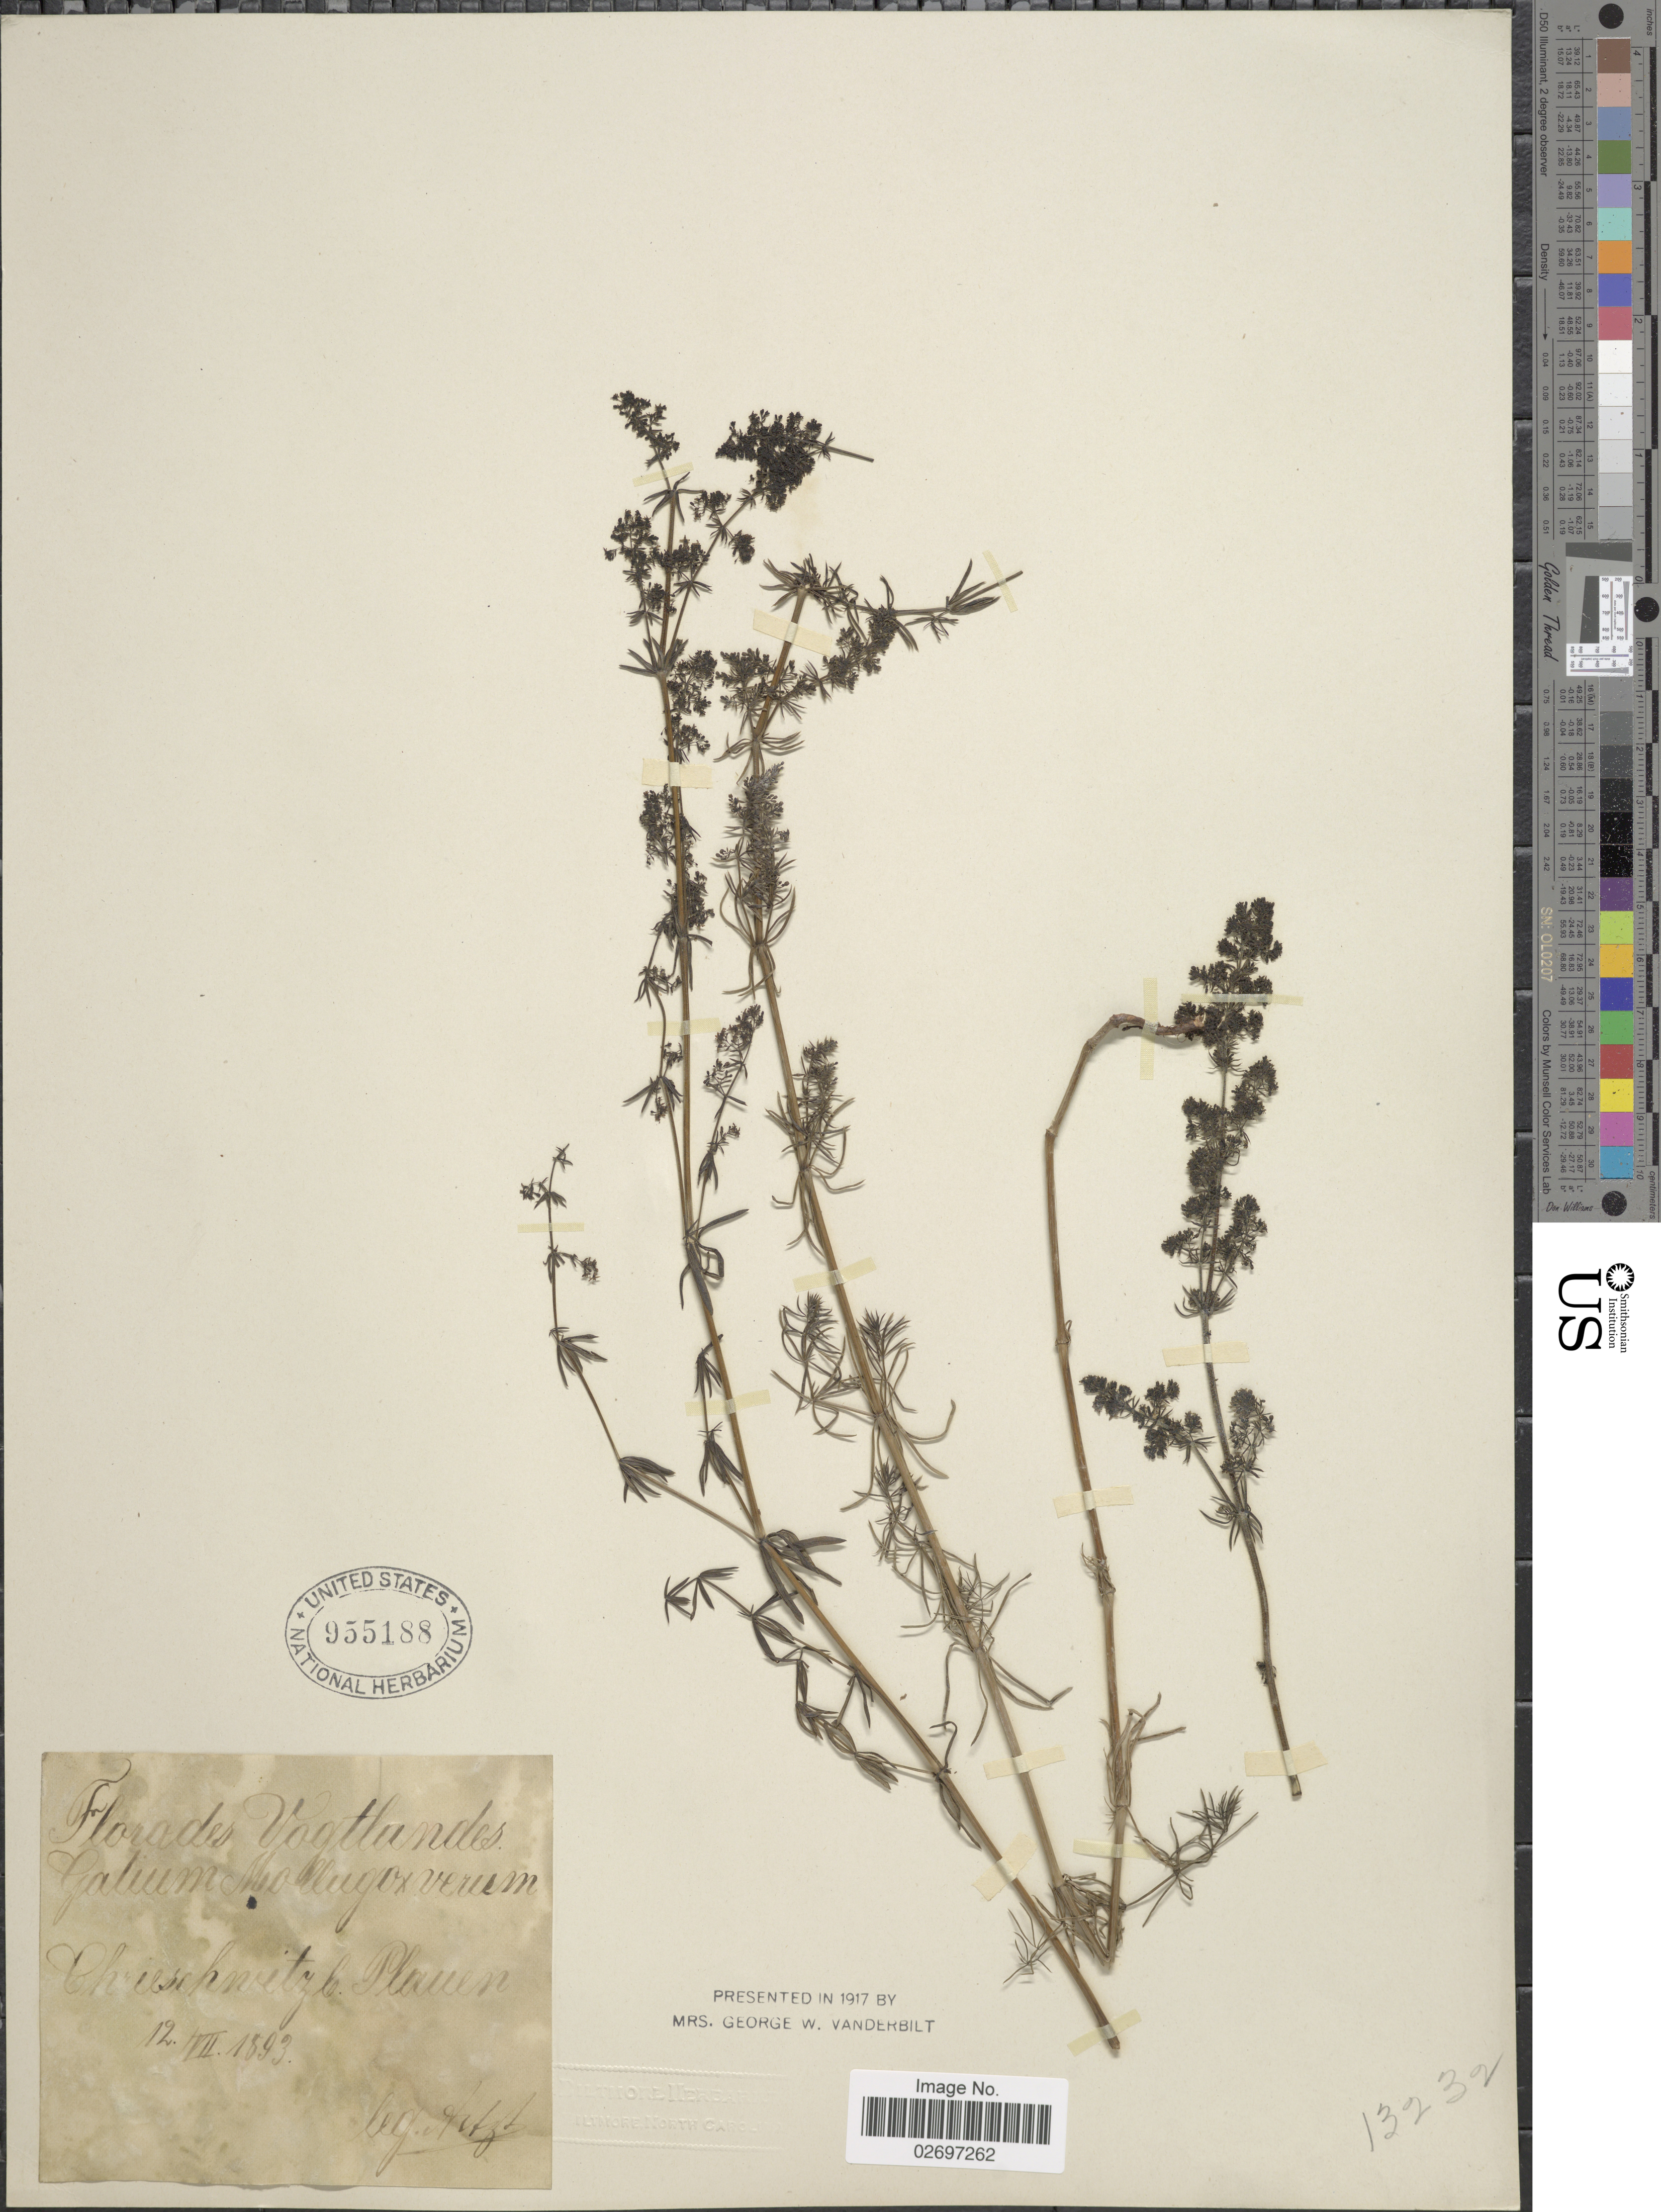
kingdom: Plantae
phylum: Tracheophyta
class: Magnoliopsida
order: Gentianales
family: Rubiaceae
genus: Galium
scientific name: Galium mollugo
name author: L.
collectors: -. Artzt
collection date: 1893-07-12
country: Germany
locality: Vogtlandes. Chrieschnietz [interpreted] C. Plauen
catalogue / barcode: US 955188